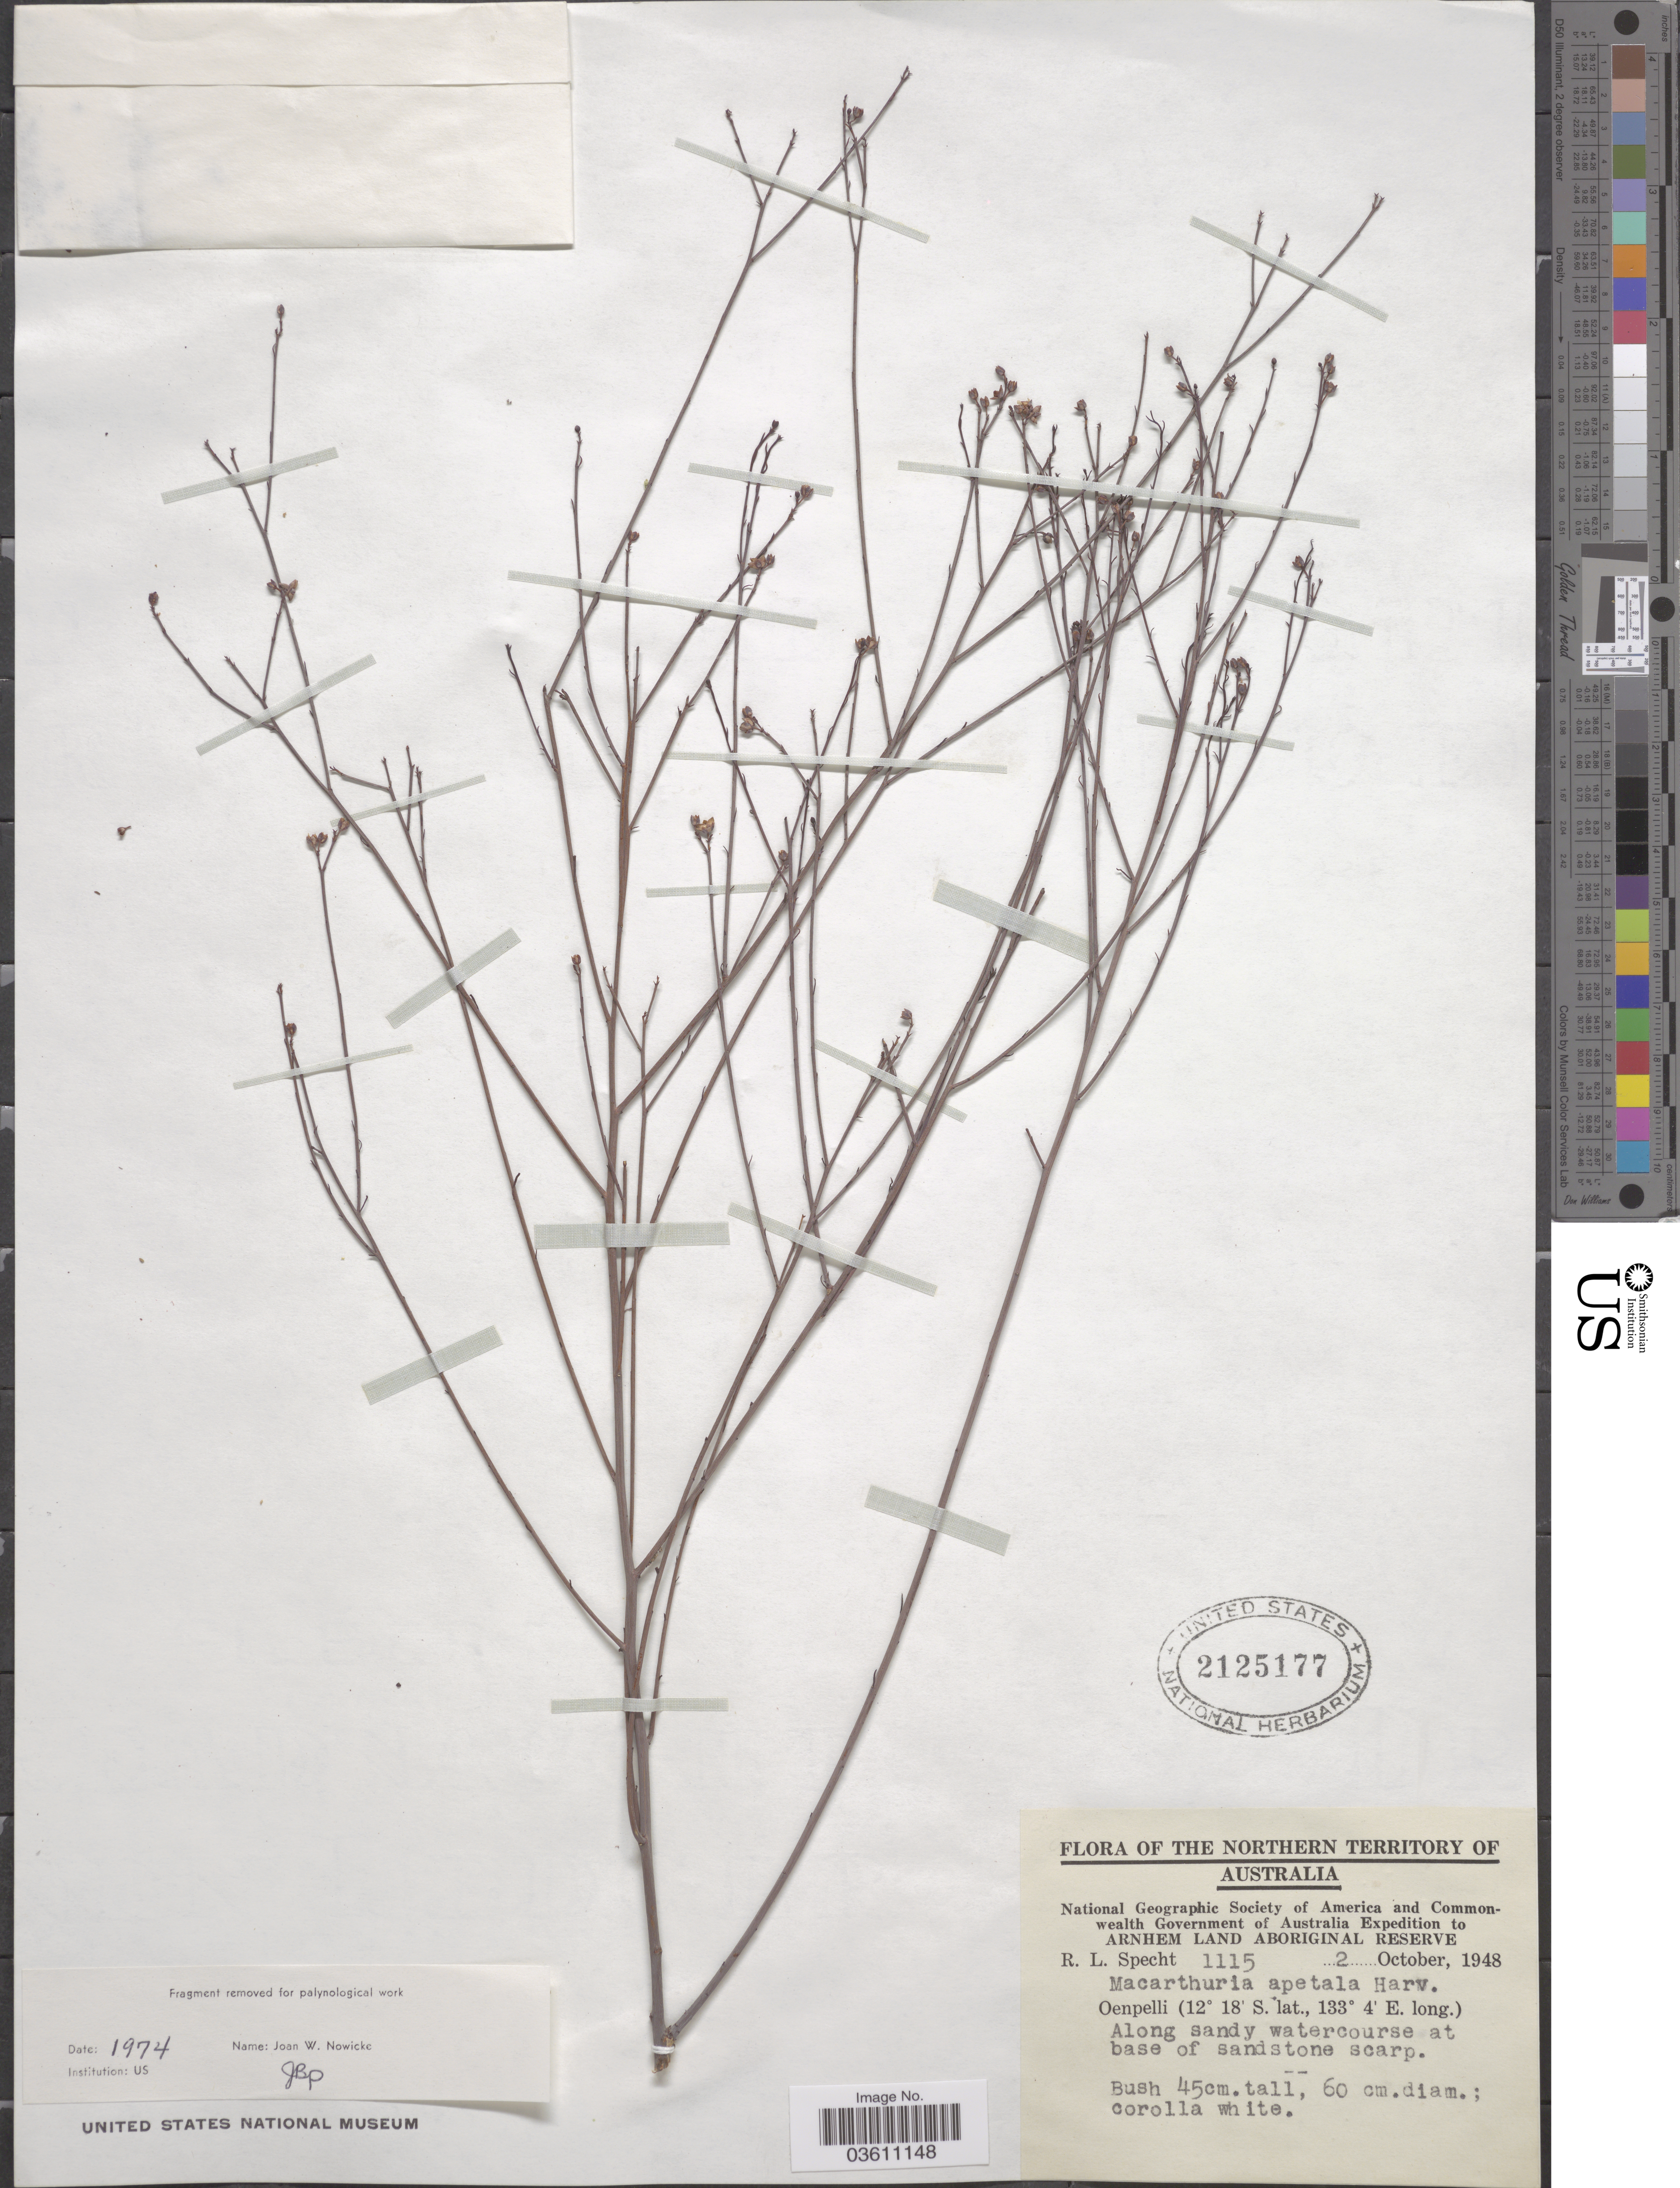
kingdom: Plantae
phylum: Tracheophyta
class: Magnoliopsida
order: Caryophyllales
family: Macarthuriaceae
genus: Macarthuria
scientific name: Macarthuria apetala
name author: Harv.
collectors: R. L. Specht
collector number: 1115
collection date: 1948-10-02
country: Australia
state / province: Northern Territory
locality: Arnhem Land Aboriginal Reserve. Oenpelli.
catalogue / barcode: US 2125177